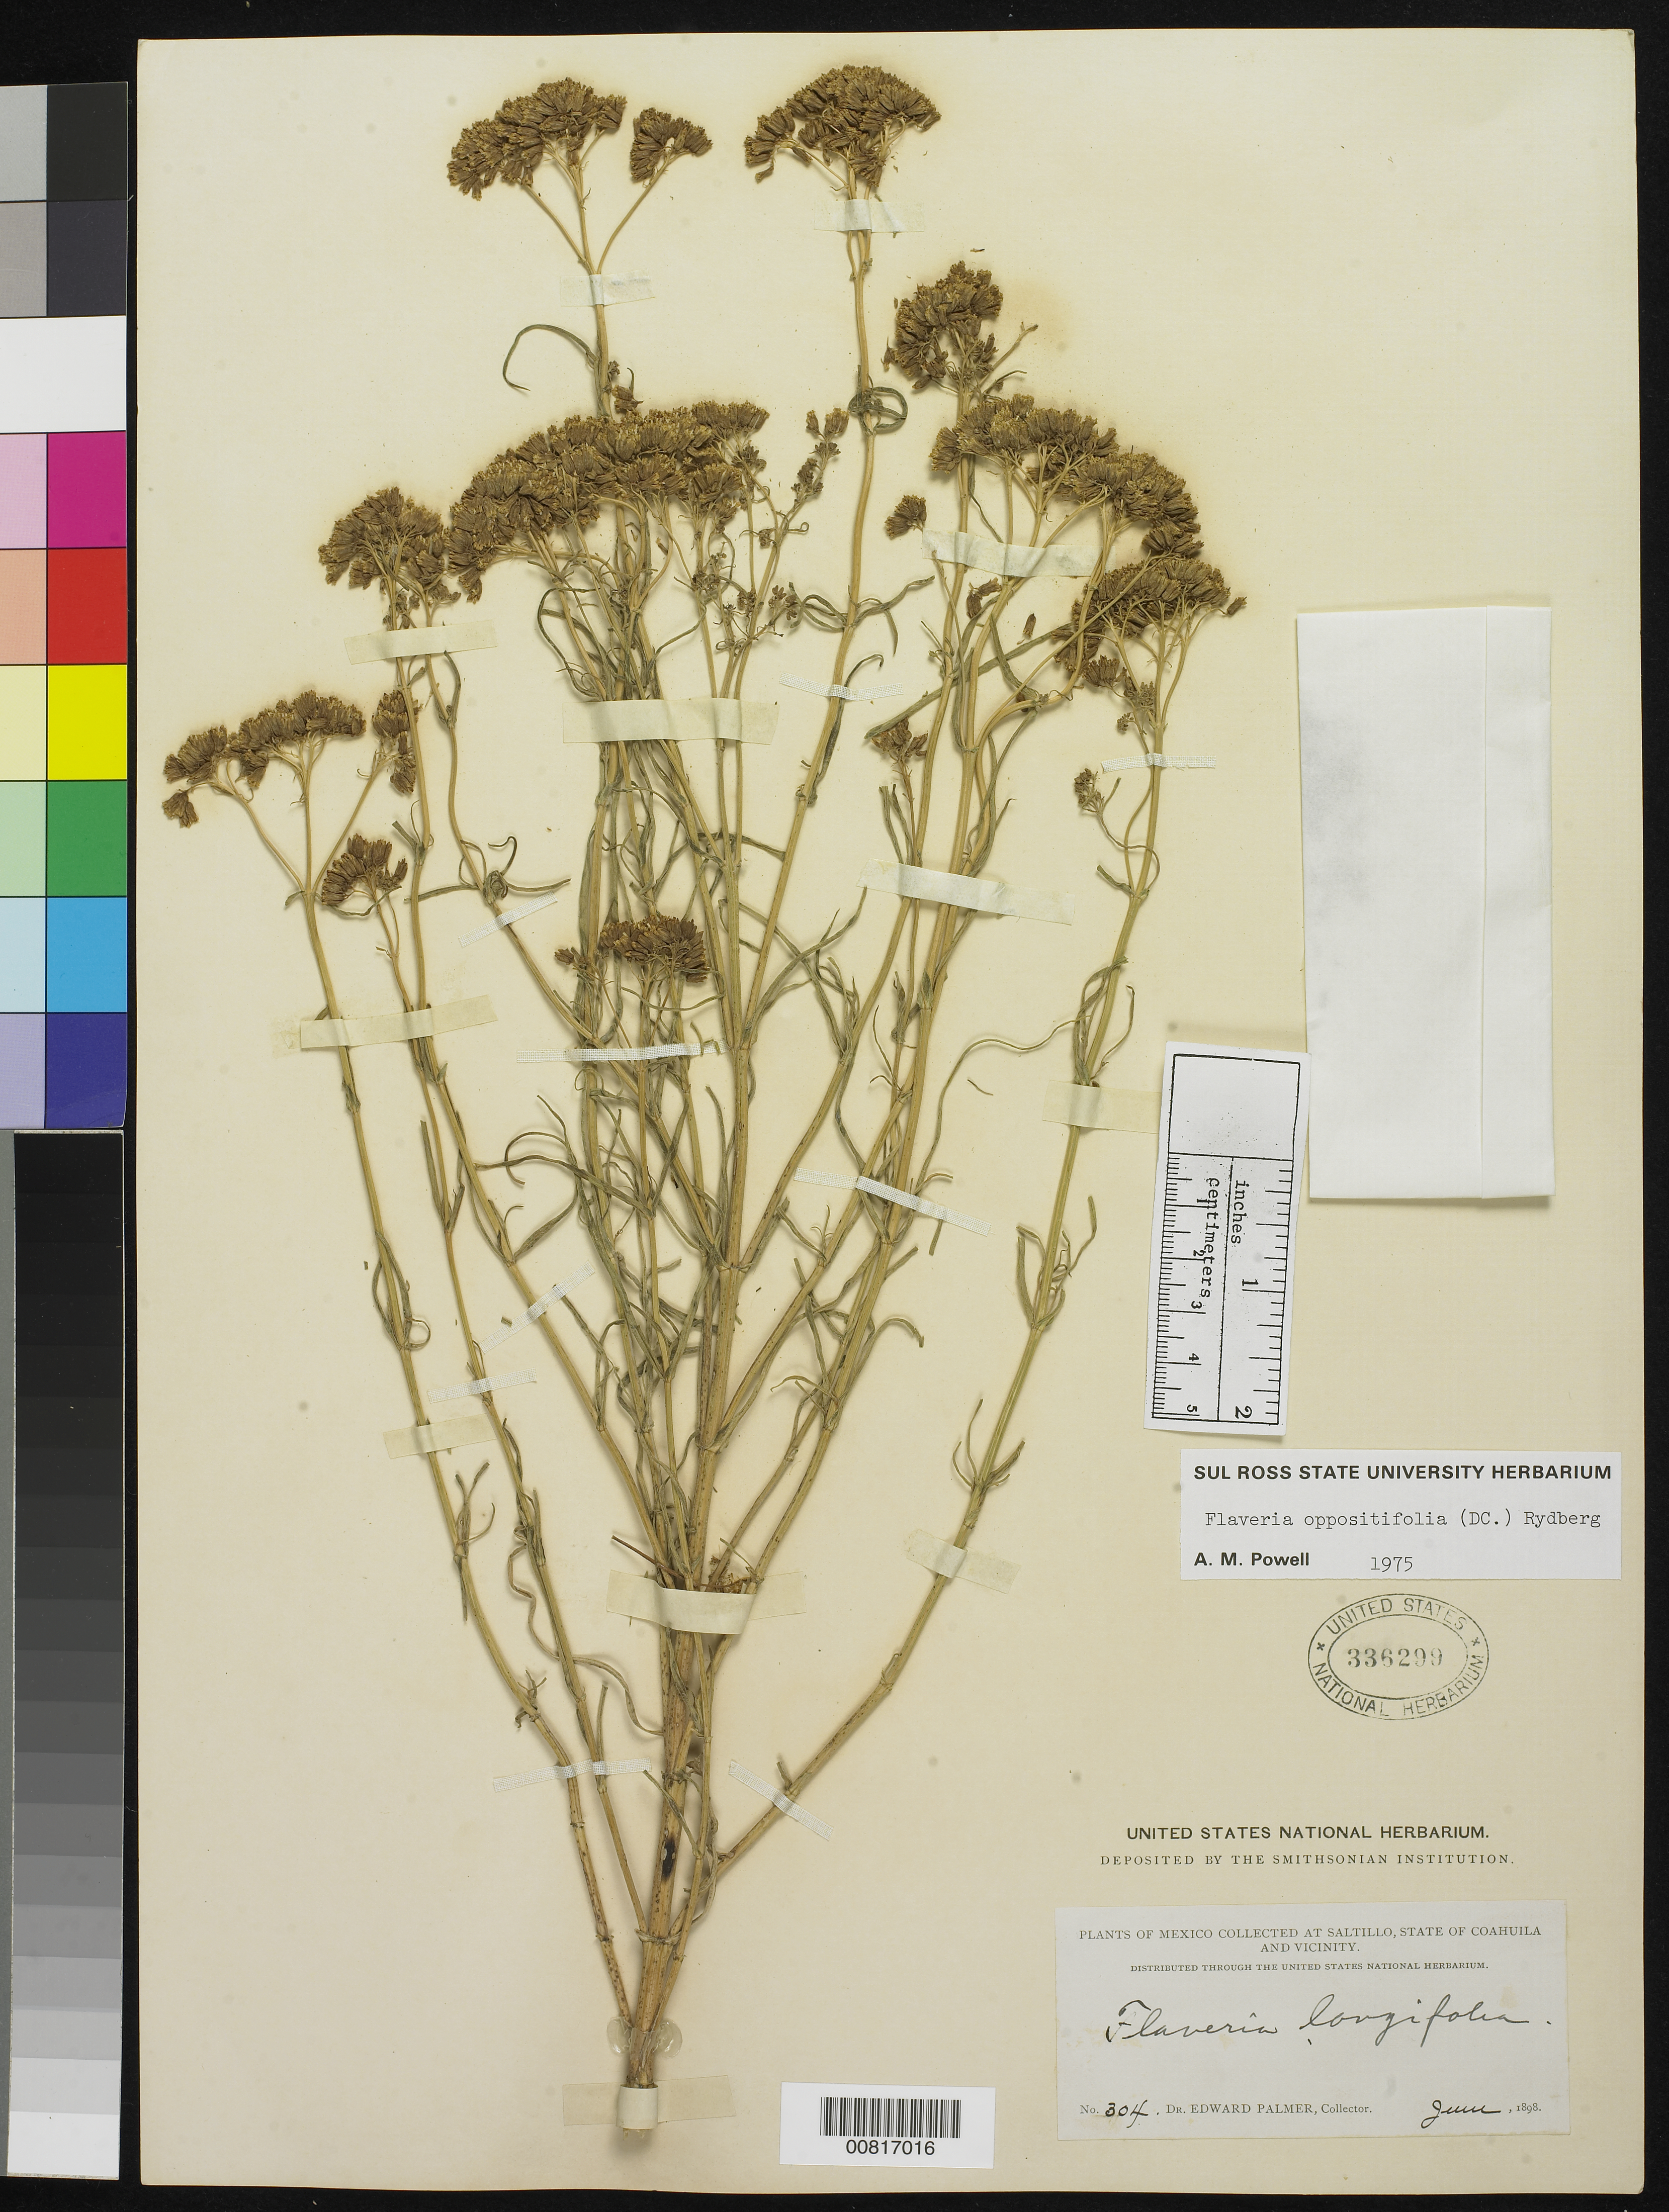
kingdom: Plantae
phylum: Tracheophyta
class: Magnoliopsida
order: Asterales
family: Asteraceae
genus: Flaveria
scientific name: Flaveria oppositifolia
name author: Rydb.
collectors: E. Palmer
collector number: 304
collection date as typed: Jun 1898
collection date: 1898-06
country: Mexico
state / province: Coahuila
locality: Saltillo, Coahuila and vicinity.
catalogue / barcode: US 336299